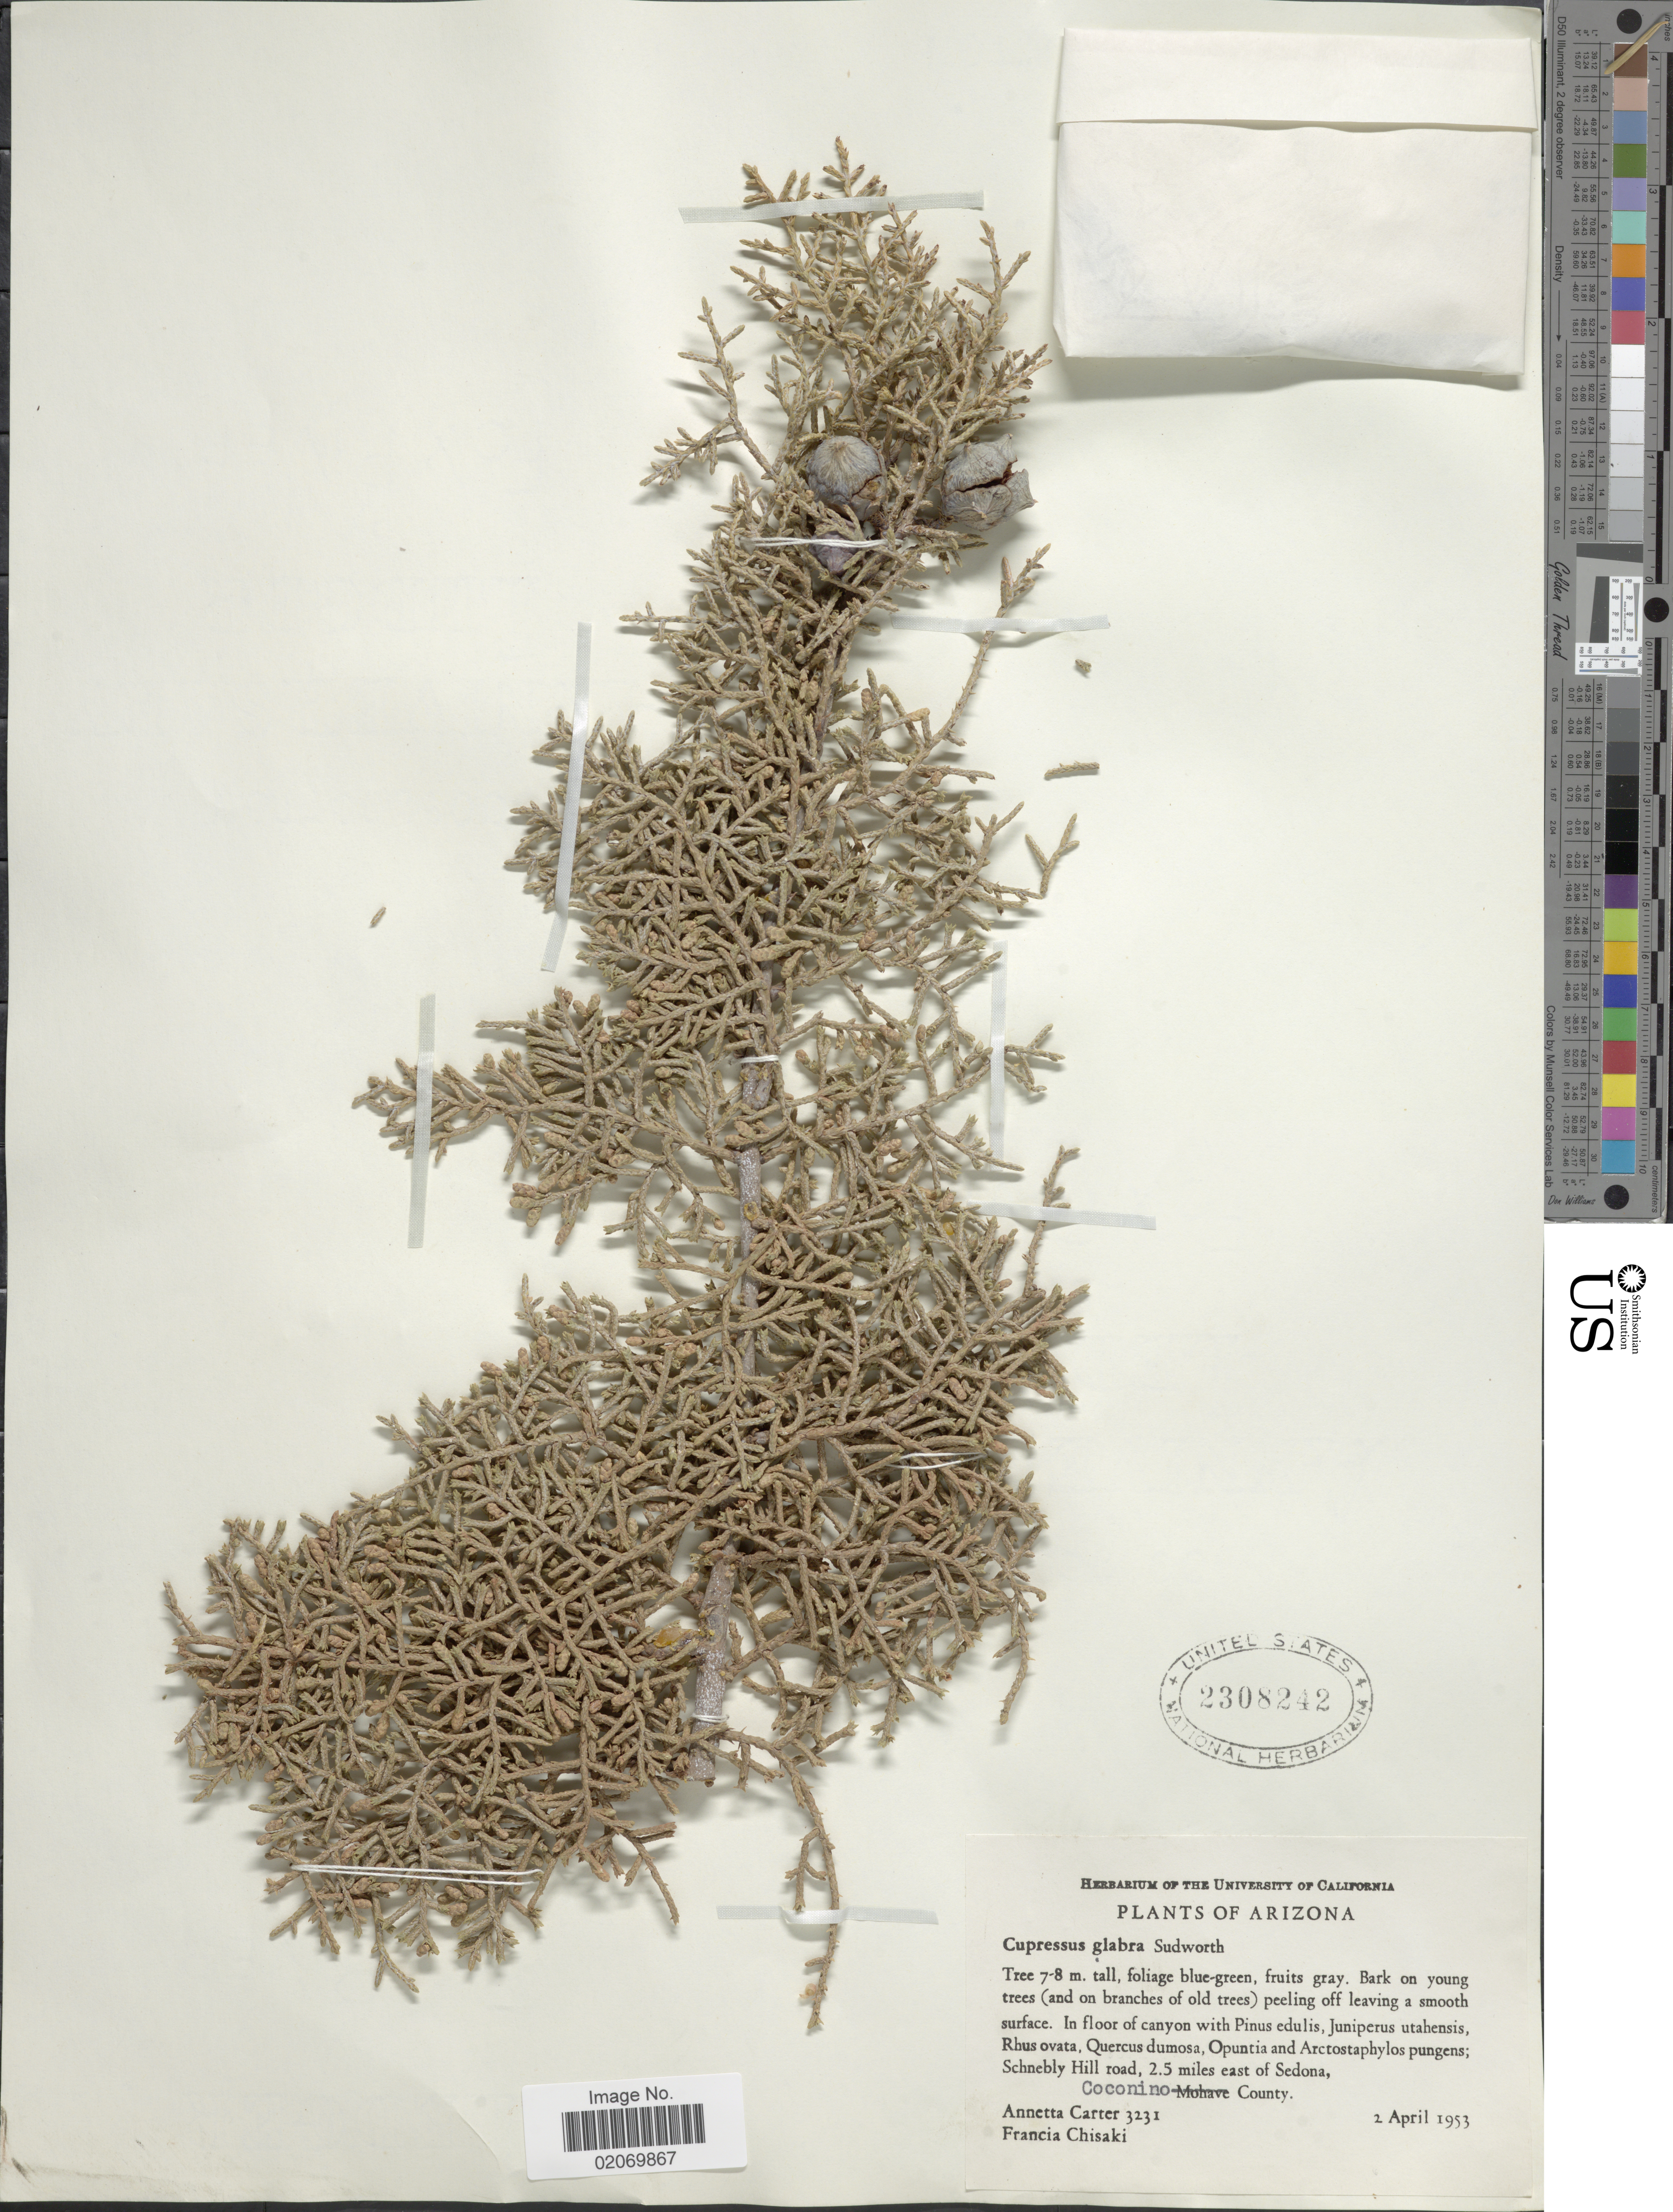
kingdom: Plantae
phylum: Tracheophyta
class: Pinopsida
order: Pinales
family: Cupressaceae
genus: Hesperocyparis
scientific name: Hesperocyparis glabra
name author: (Sudw.) Bartel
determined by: (US) Smithsonian Institution - National Museum of Natural History - Department of Botany (UNITED STATES)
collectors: A. Carter & F. Chisaki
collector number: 3231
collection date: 1953-04-02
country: United States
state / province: Arizona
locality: Schnebly Hill road, 2.5 miles east of Sedona, Coconino County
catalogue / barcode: US 2308242